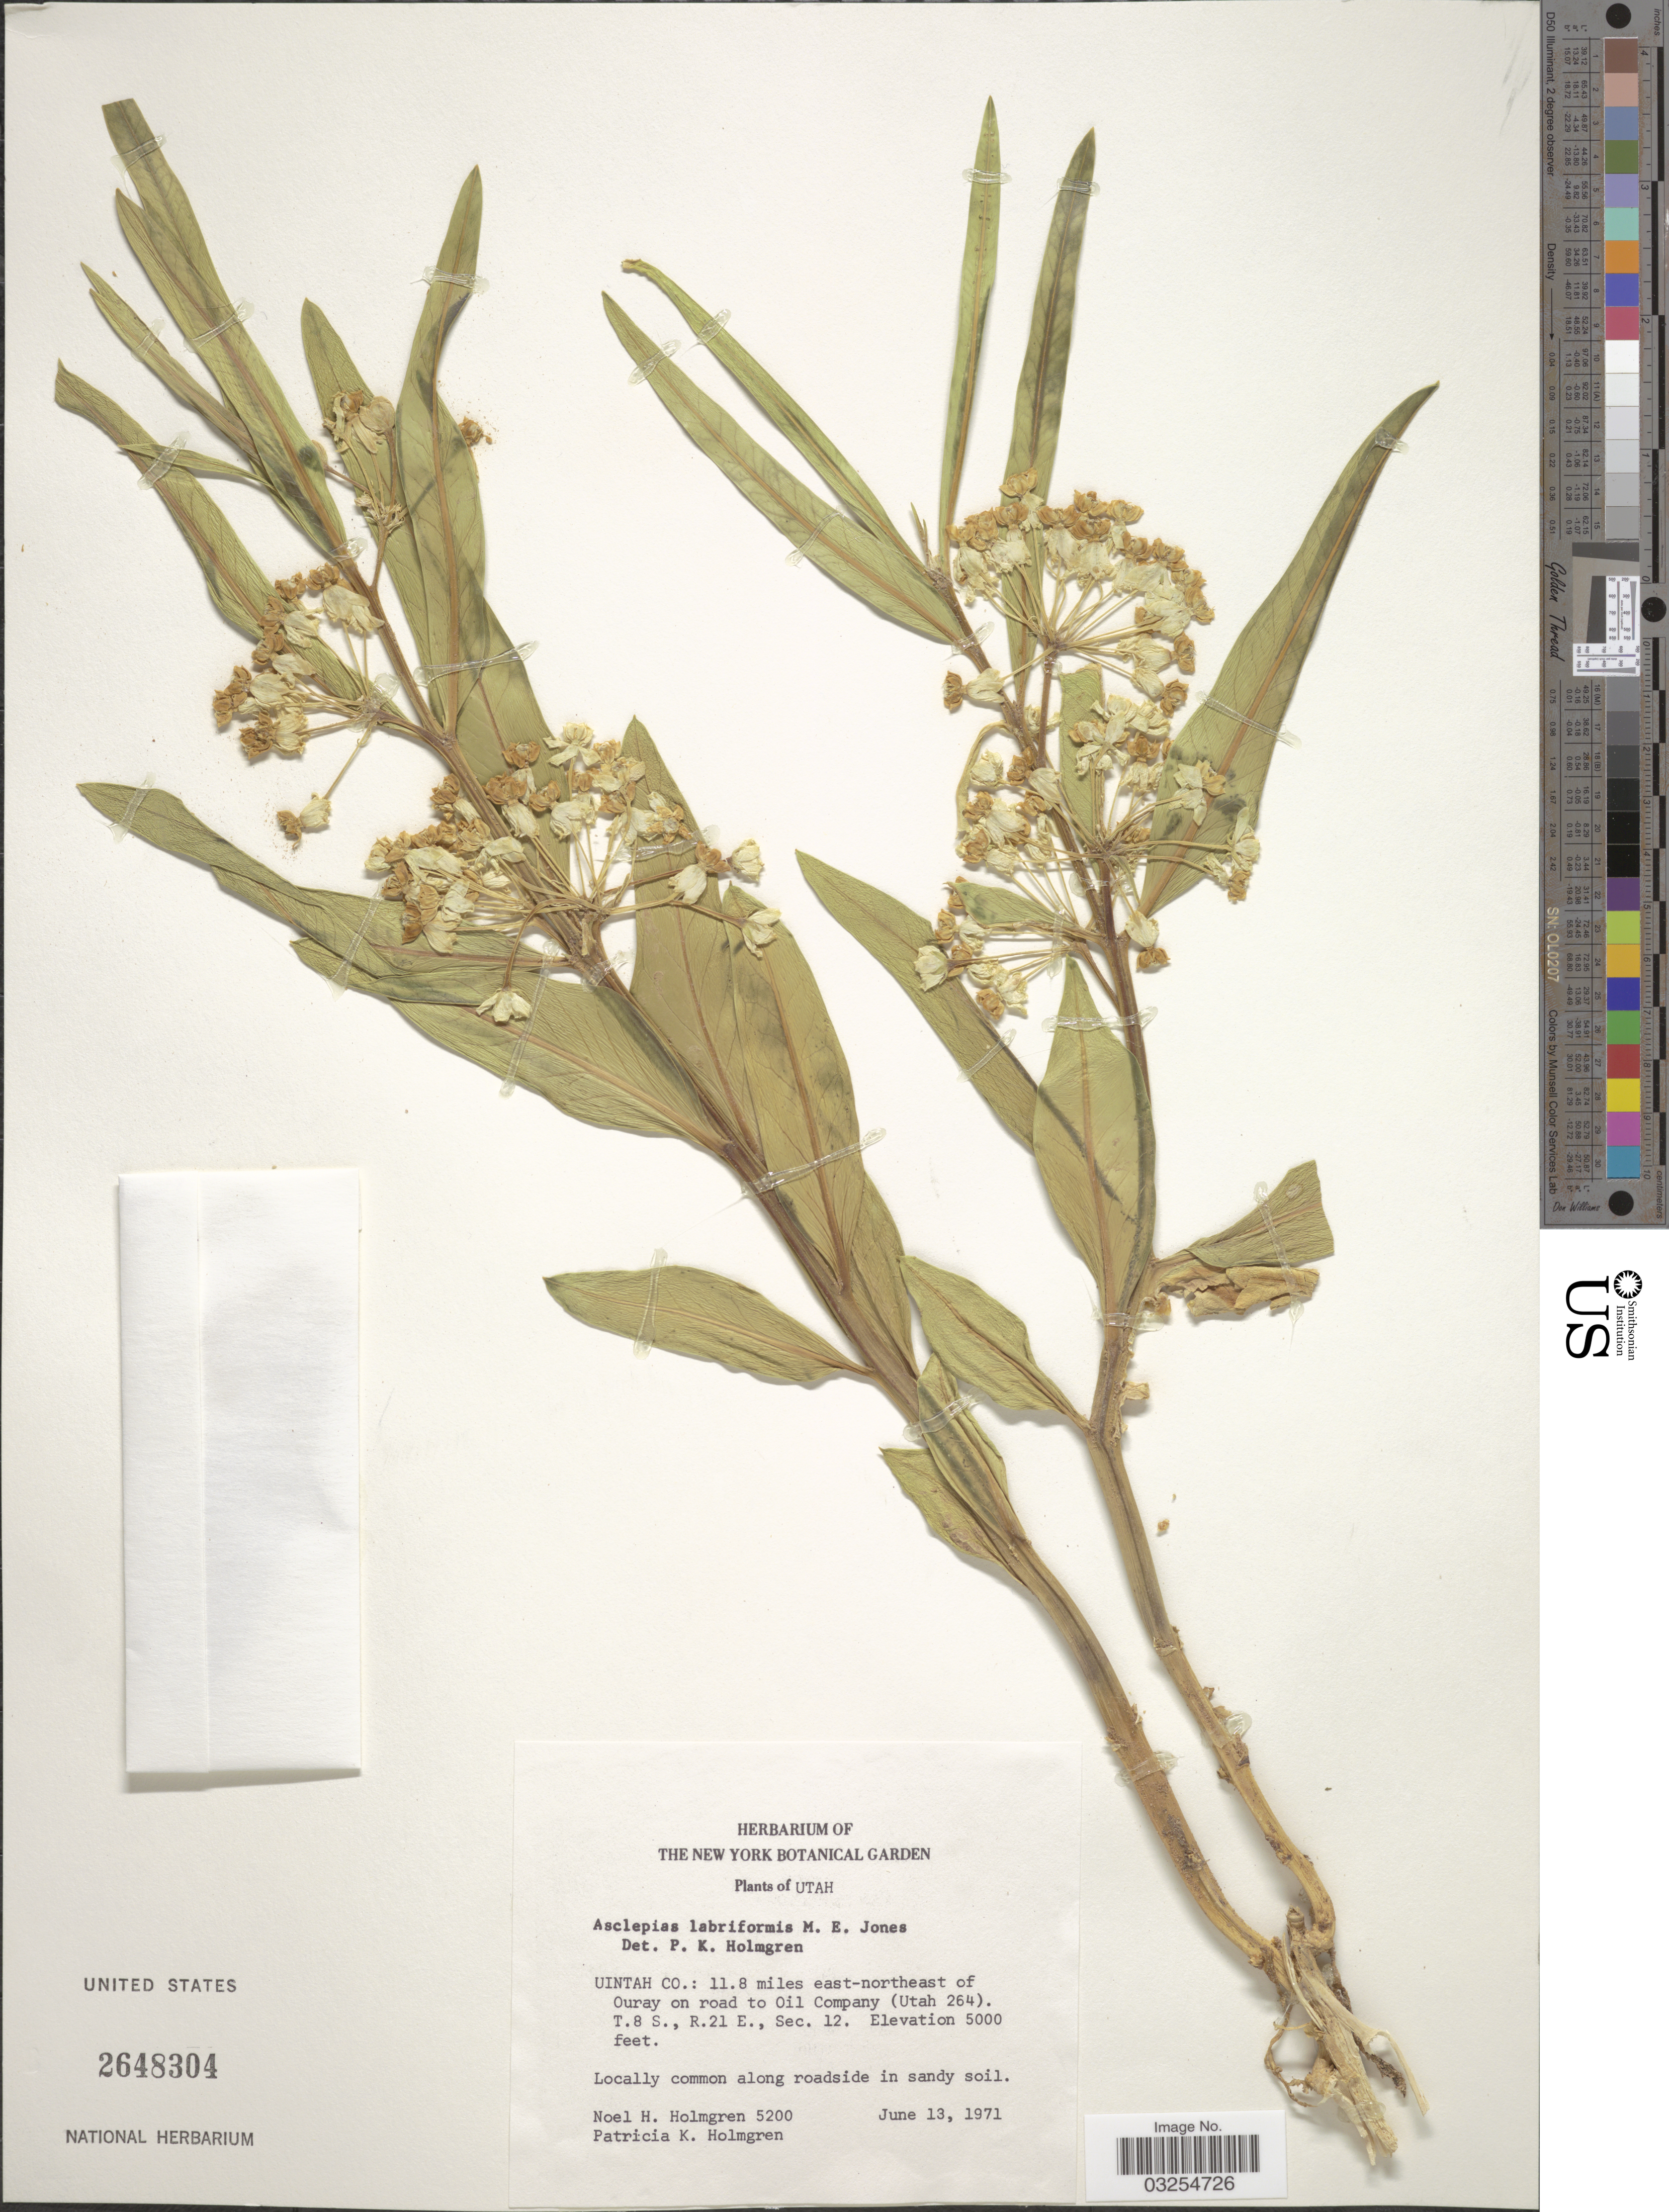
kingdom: Plantae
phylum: Tracheophyta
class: Magnoliopsida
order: Gentianales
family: Apocynaceae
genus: Asclepias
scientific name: Asclepias labriformis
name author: M.E. Jones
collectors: N. H. Holmgren & P. K. Holmgren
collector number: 5200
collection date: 1971-06-13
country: United States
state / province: Utah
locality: Uintah Co.: 11.8 miles east-northeast of Ouray on road Oil Company (Utah 264). T. 8 S., R. 21 E., Sec. 12.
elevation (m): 1524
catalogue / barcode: US 2648304